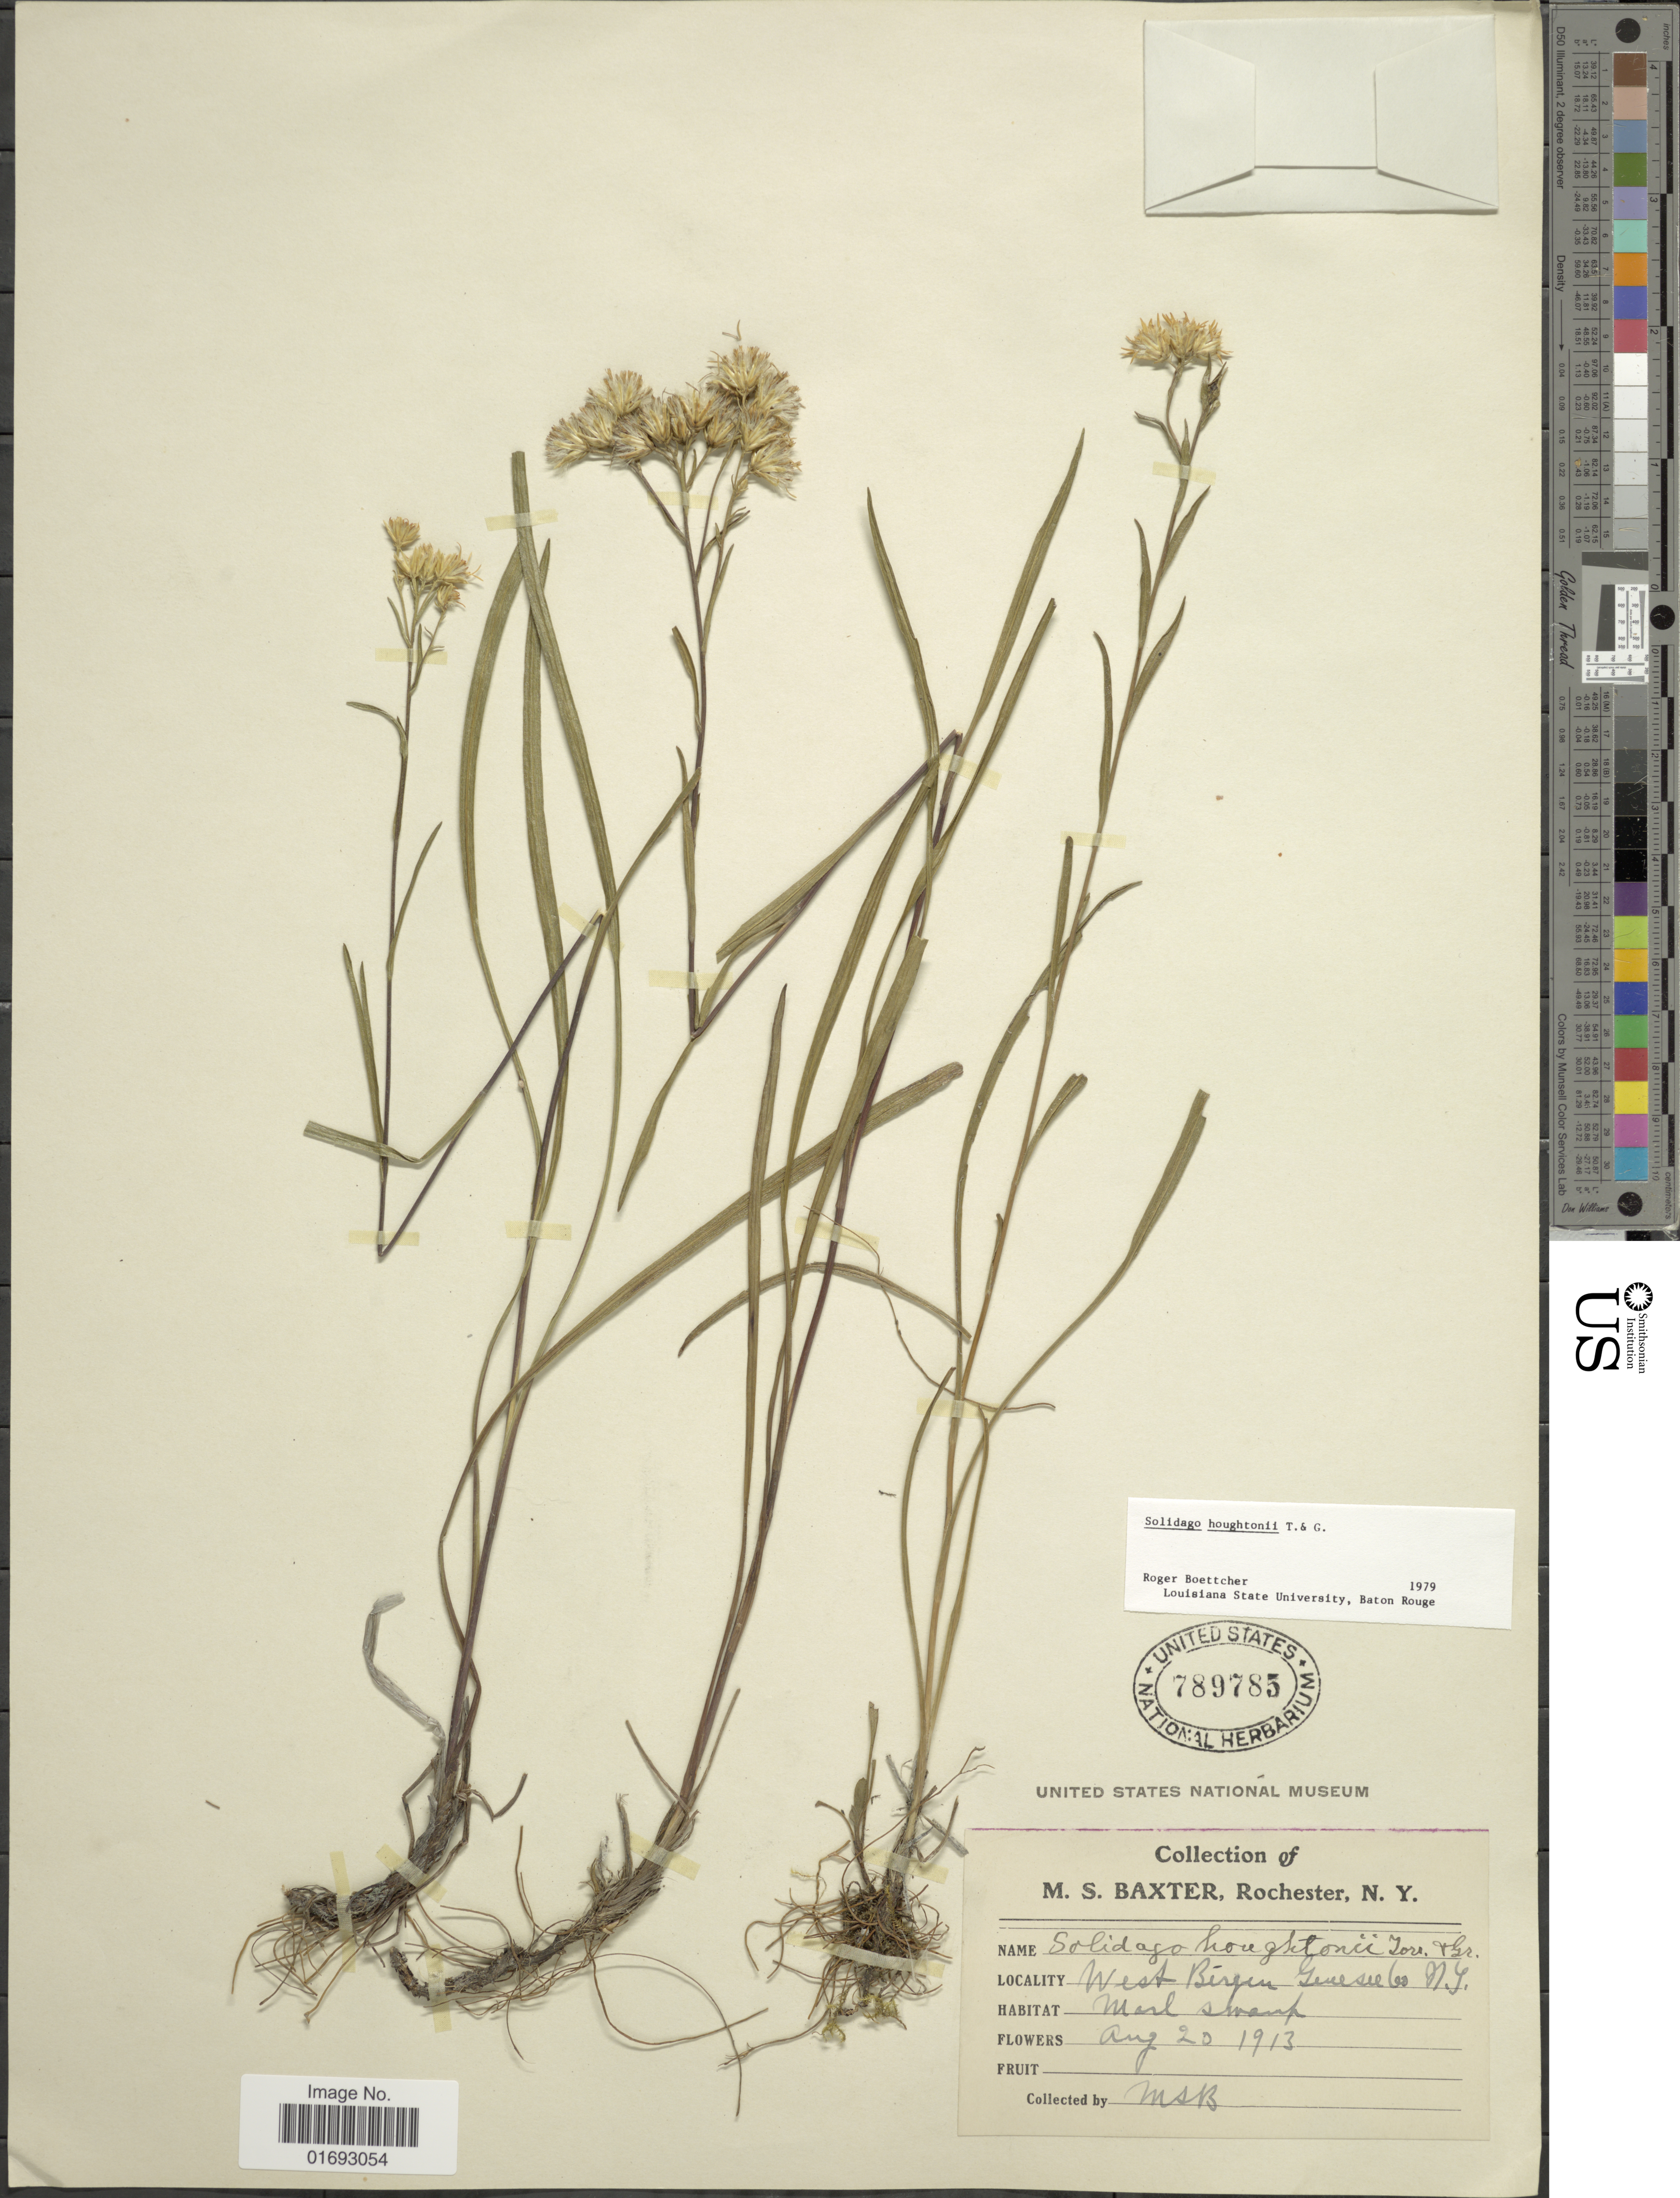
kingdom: Plantae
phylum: Tracheophyta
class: Magnoliopsida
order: Asterales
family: Asteraceae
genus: Oligoneuron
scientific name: Oligoneuron houghtonii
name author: (Torr. & A. Gray) G.L. Nesom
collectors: M. Baxter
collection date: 1913-08-20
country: United States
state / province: New York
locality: Rochester, West Bergen Genesee Co., Marl swamp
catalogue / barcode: US 789785